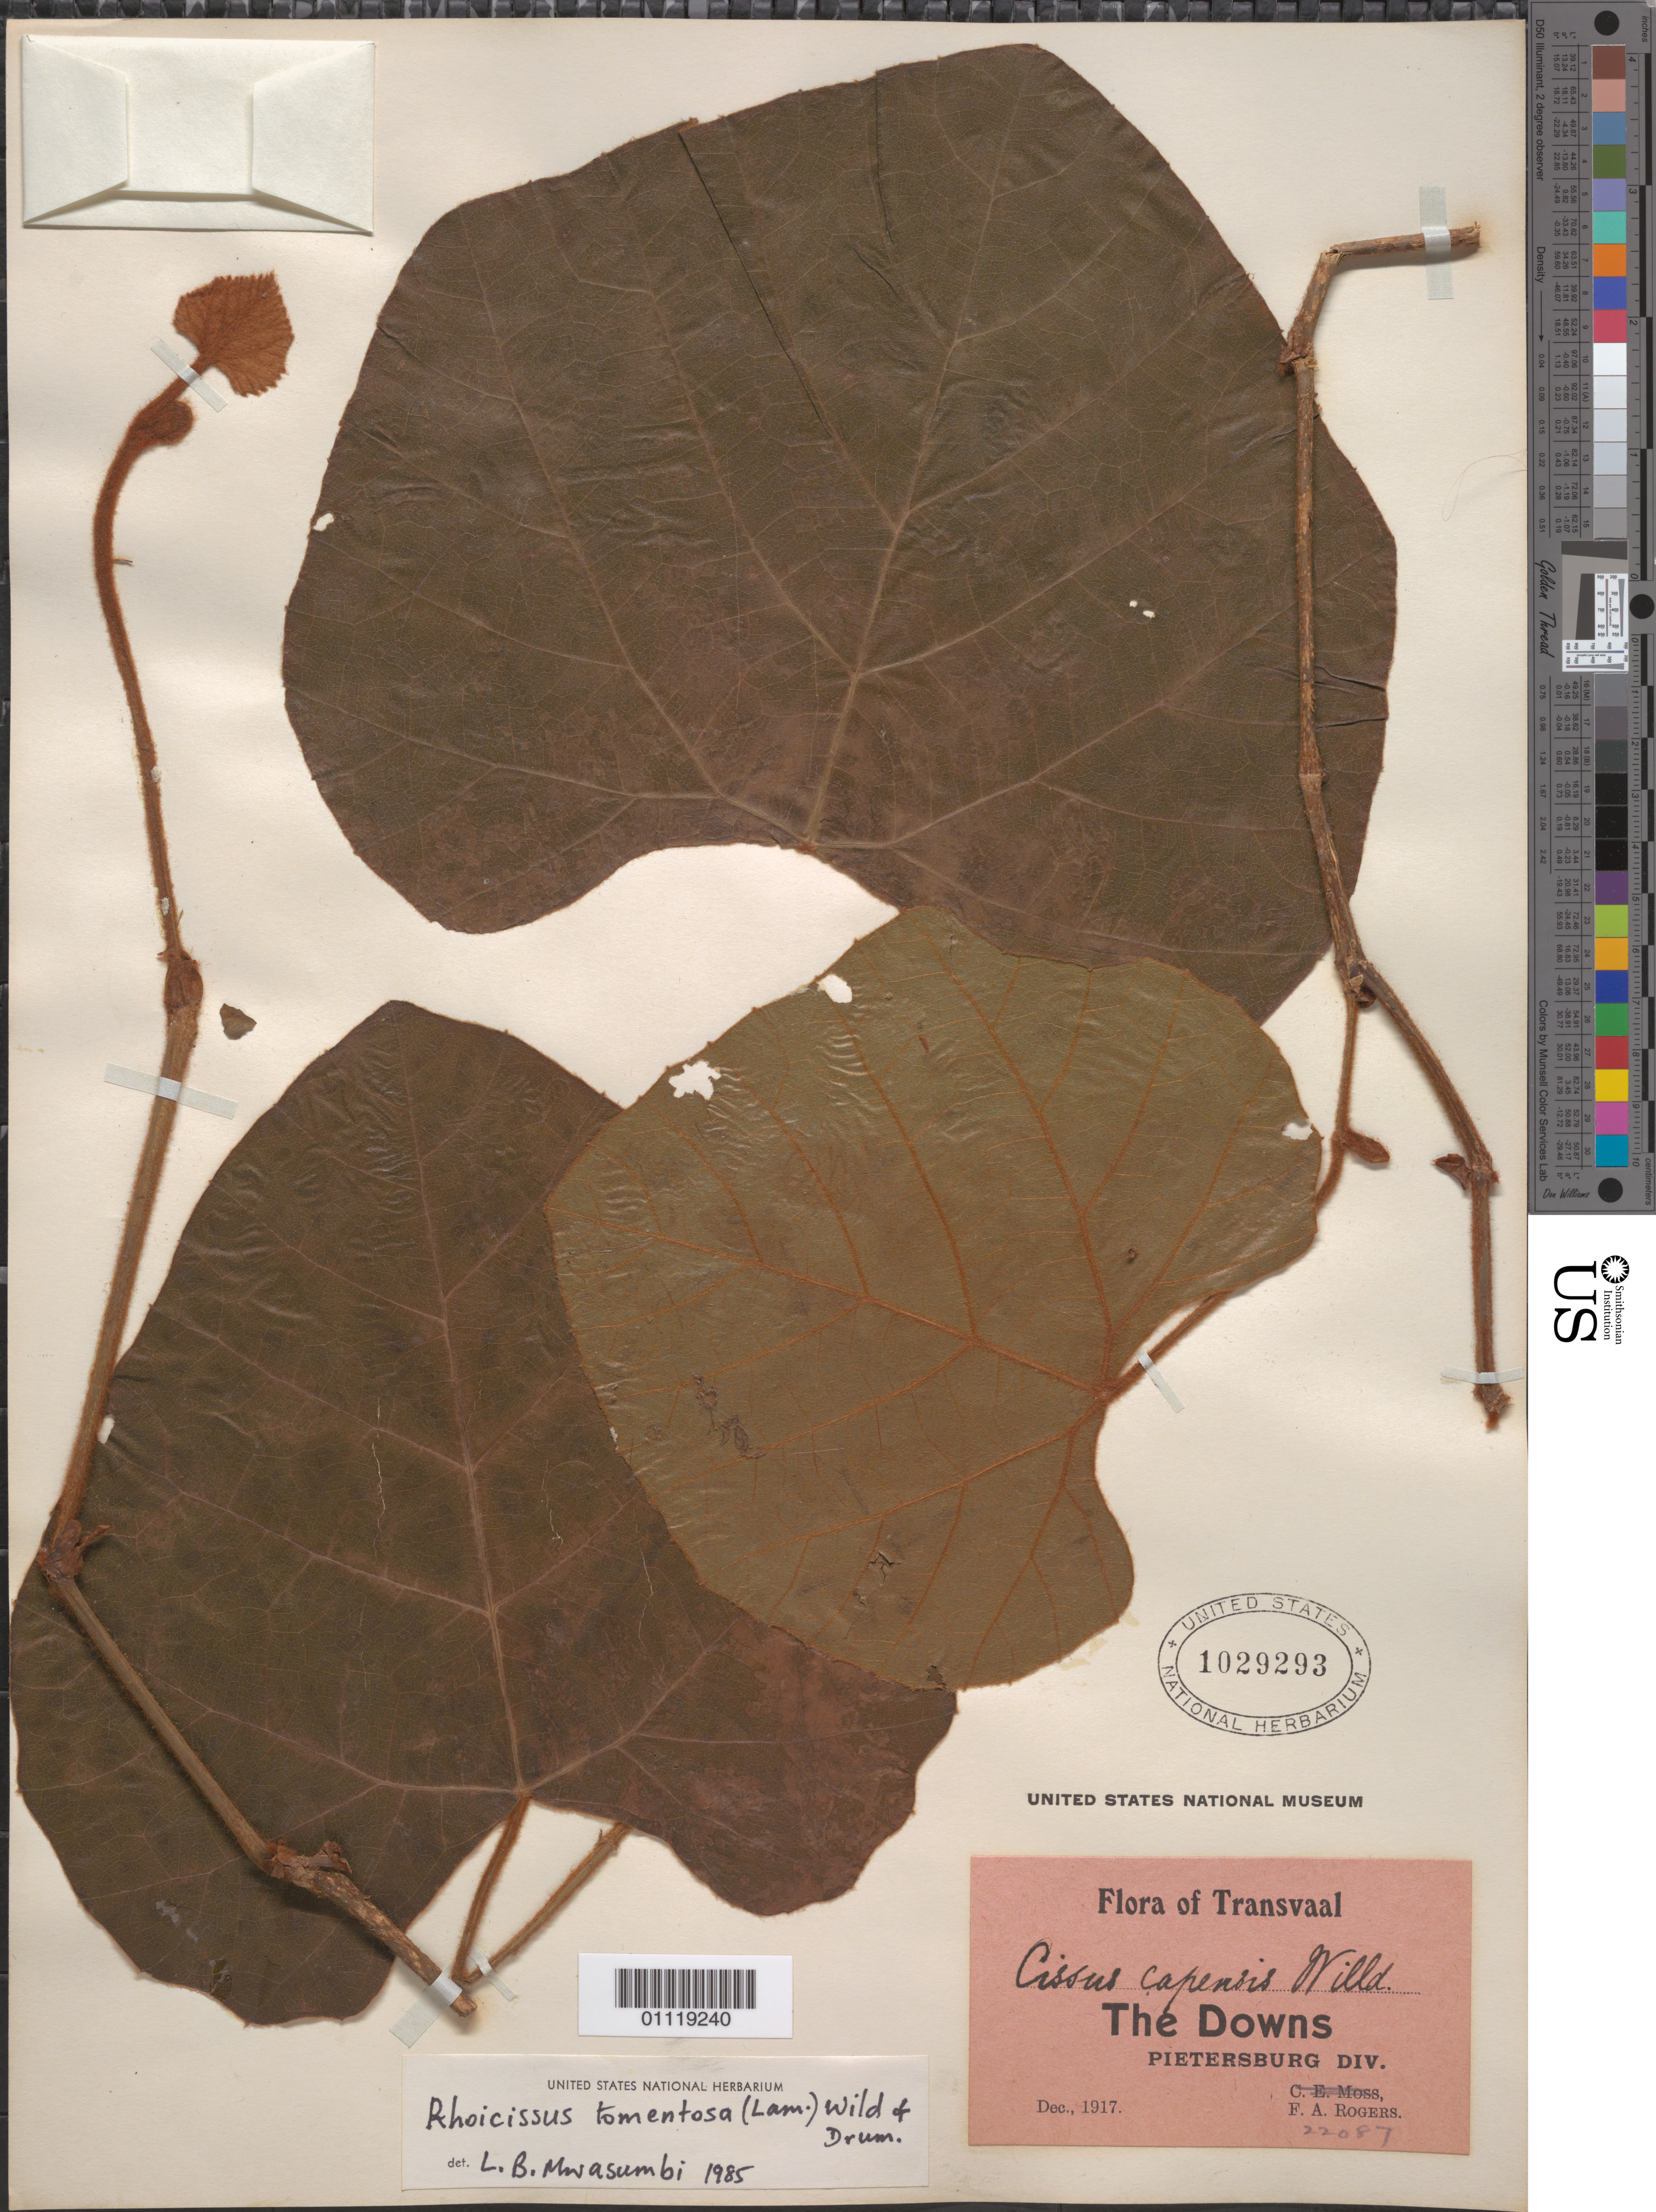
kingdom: Plantae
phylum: Tracheophyta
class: Magnoliopsida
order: Vitales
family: Vitaceae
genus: Rhoicissus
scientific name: Rhoicissus tomentosa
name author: (Lam.) Wild & R.B. Drumm.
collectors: F. A. Rogers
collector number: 22087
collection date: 1917-12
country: South Africa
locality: Transvaal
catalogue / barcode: US 1029293